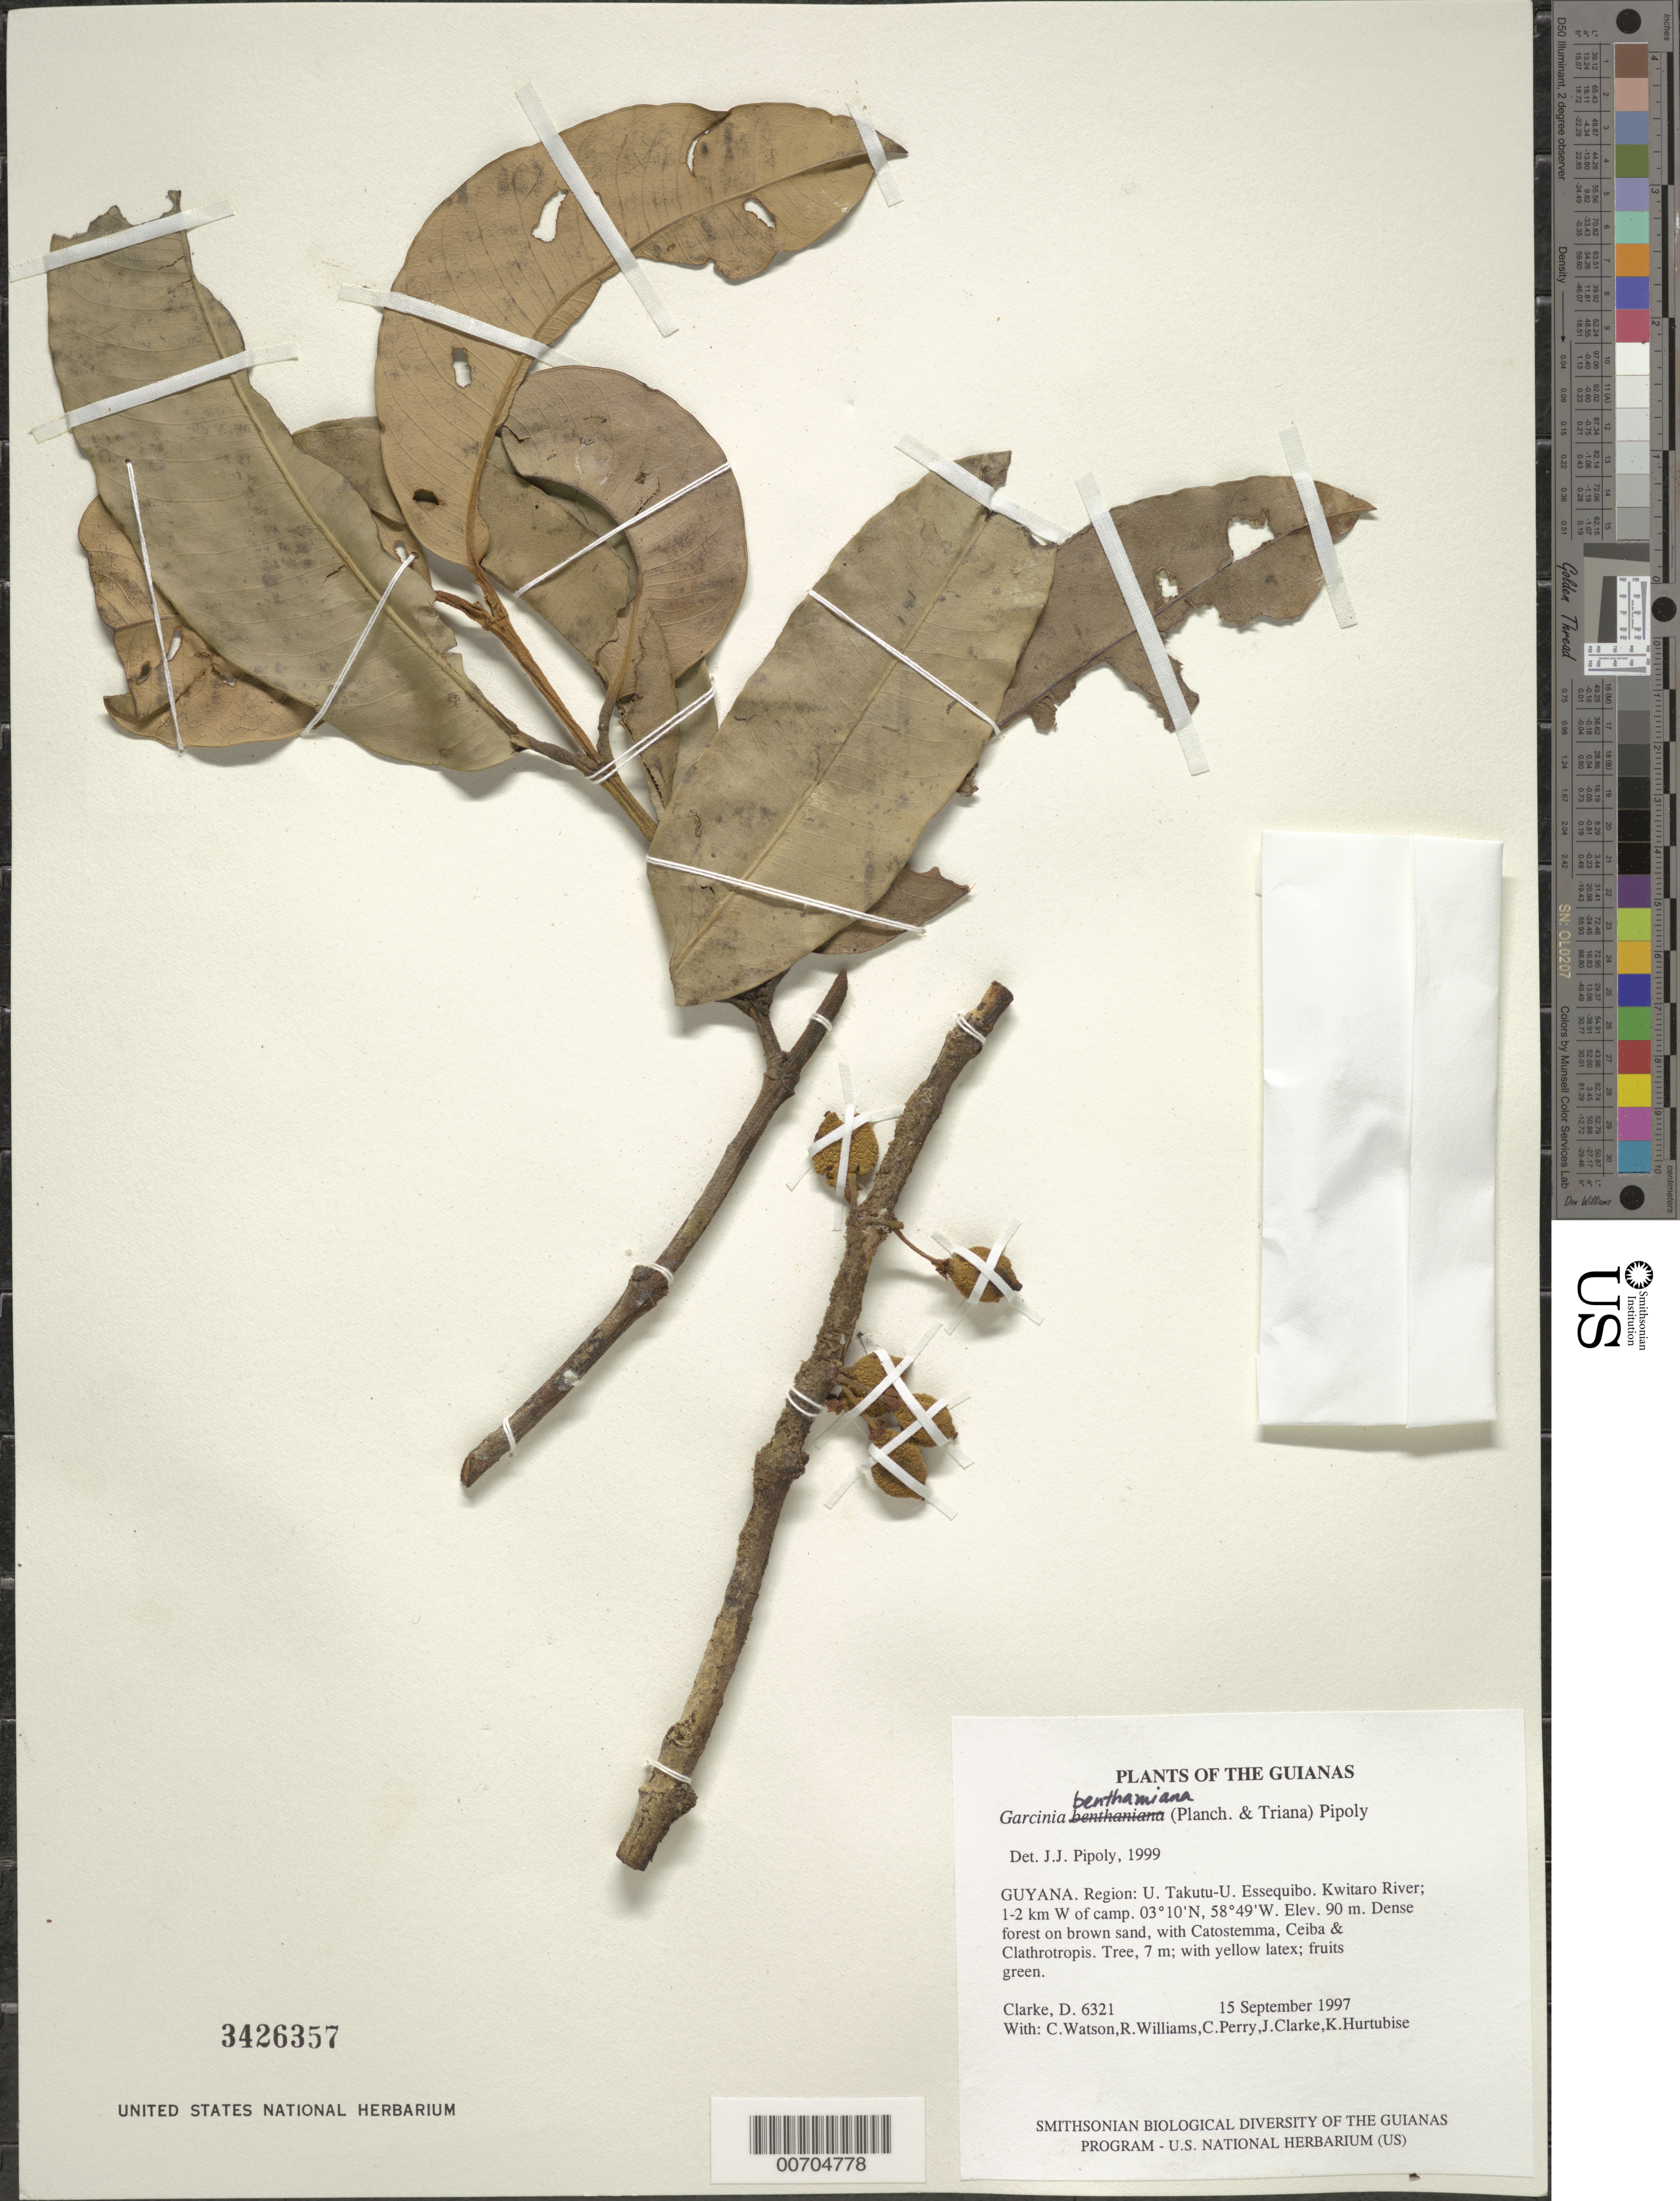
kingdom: Plantae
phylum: Tracheophyta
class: Magnoliopsida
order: Malpighiales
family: Clusiaceae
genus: Garcinia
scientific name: Garcinia benthamiana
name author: (Planch. & Triana) Pipoly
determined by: Pipoly, J. J., III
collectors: H. D. Clarke, C. Watson, R. Williams, C. Perry, J. Clarke & K. Hurtubise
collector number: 6321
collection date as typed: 15 September 1997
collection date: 1997-09-15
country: Guyana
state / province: U. Takutu-U. Essequibo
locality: Kwitaro River; 1-2 km W of camp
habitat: Dense forest on brown sand, with Catostemma, Ceiba & Clathrotropis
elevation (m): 90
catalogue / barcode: US 3426357